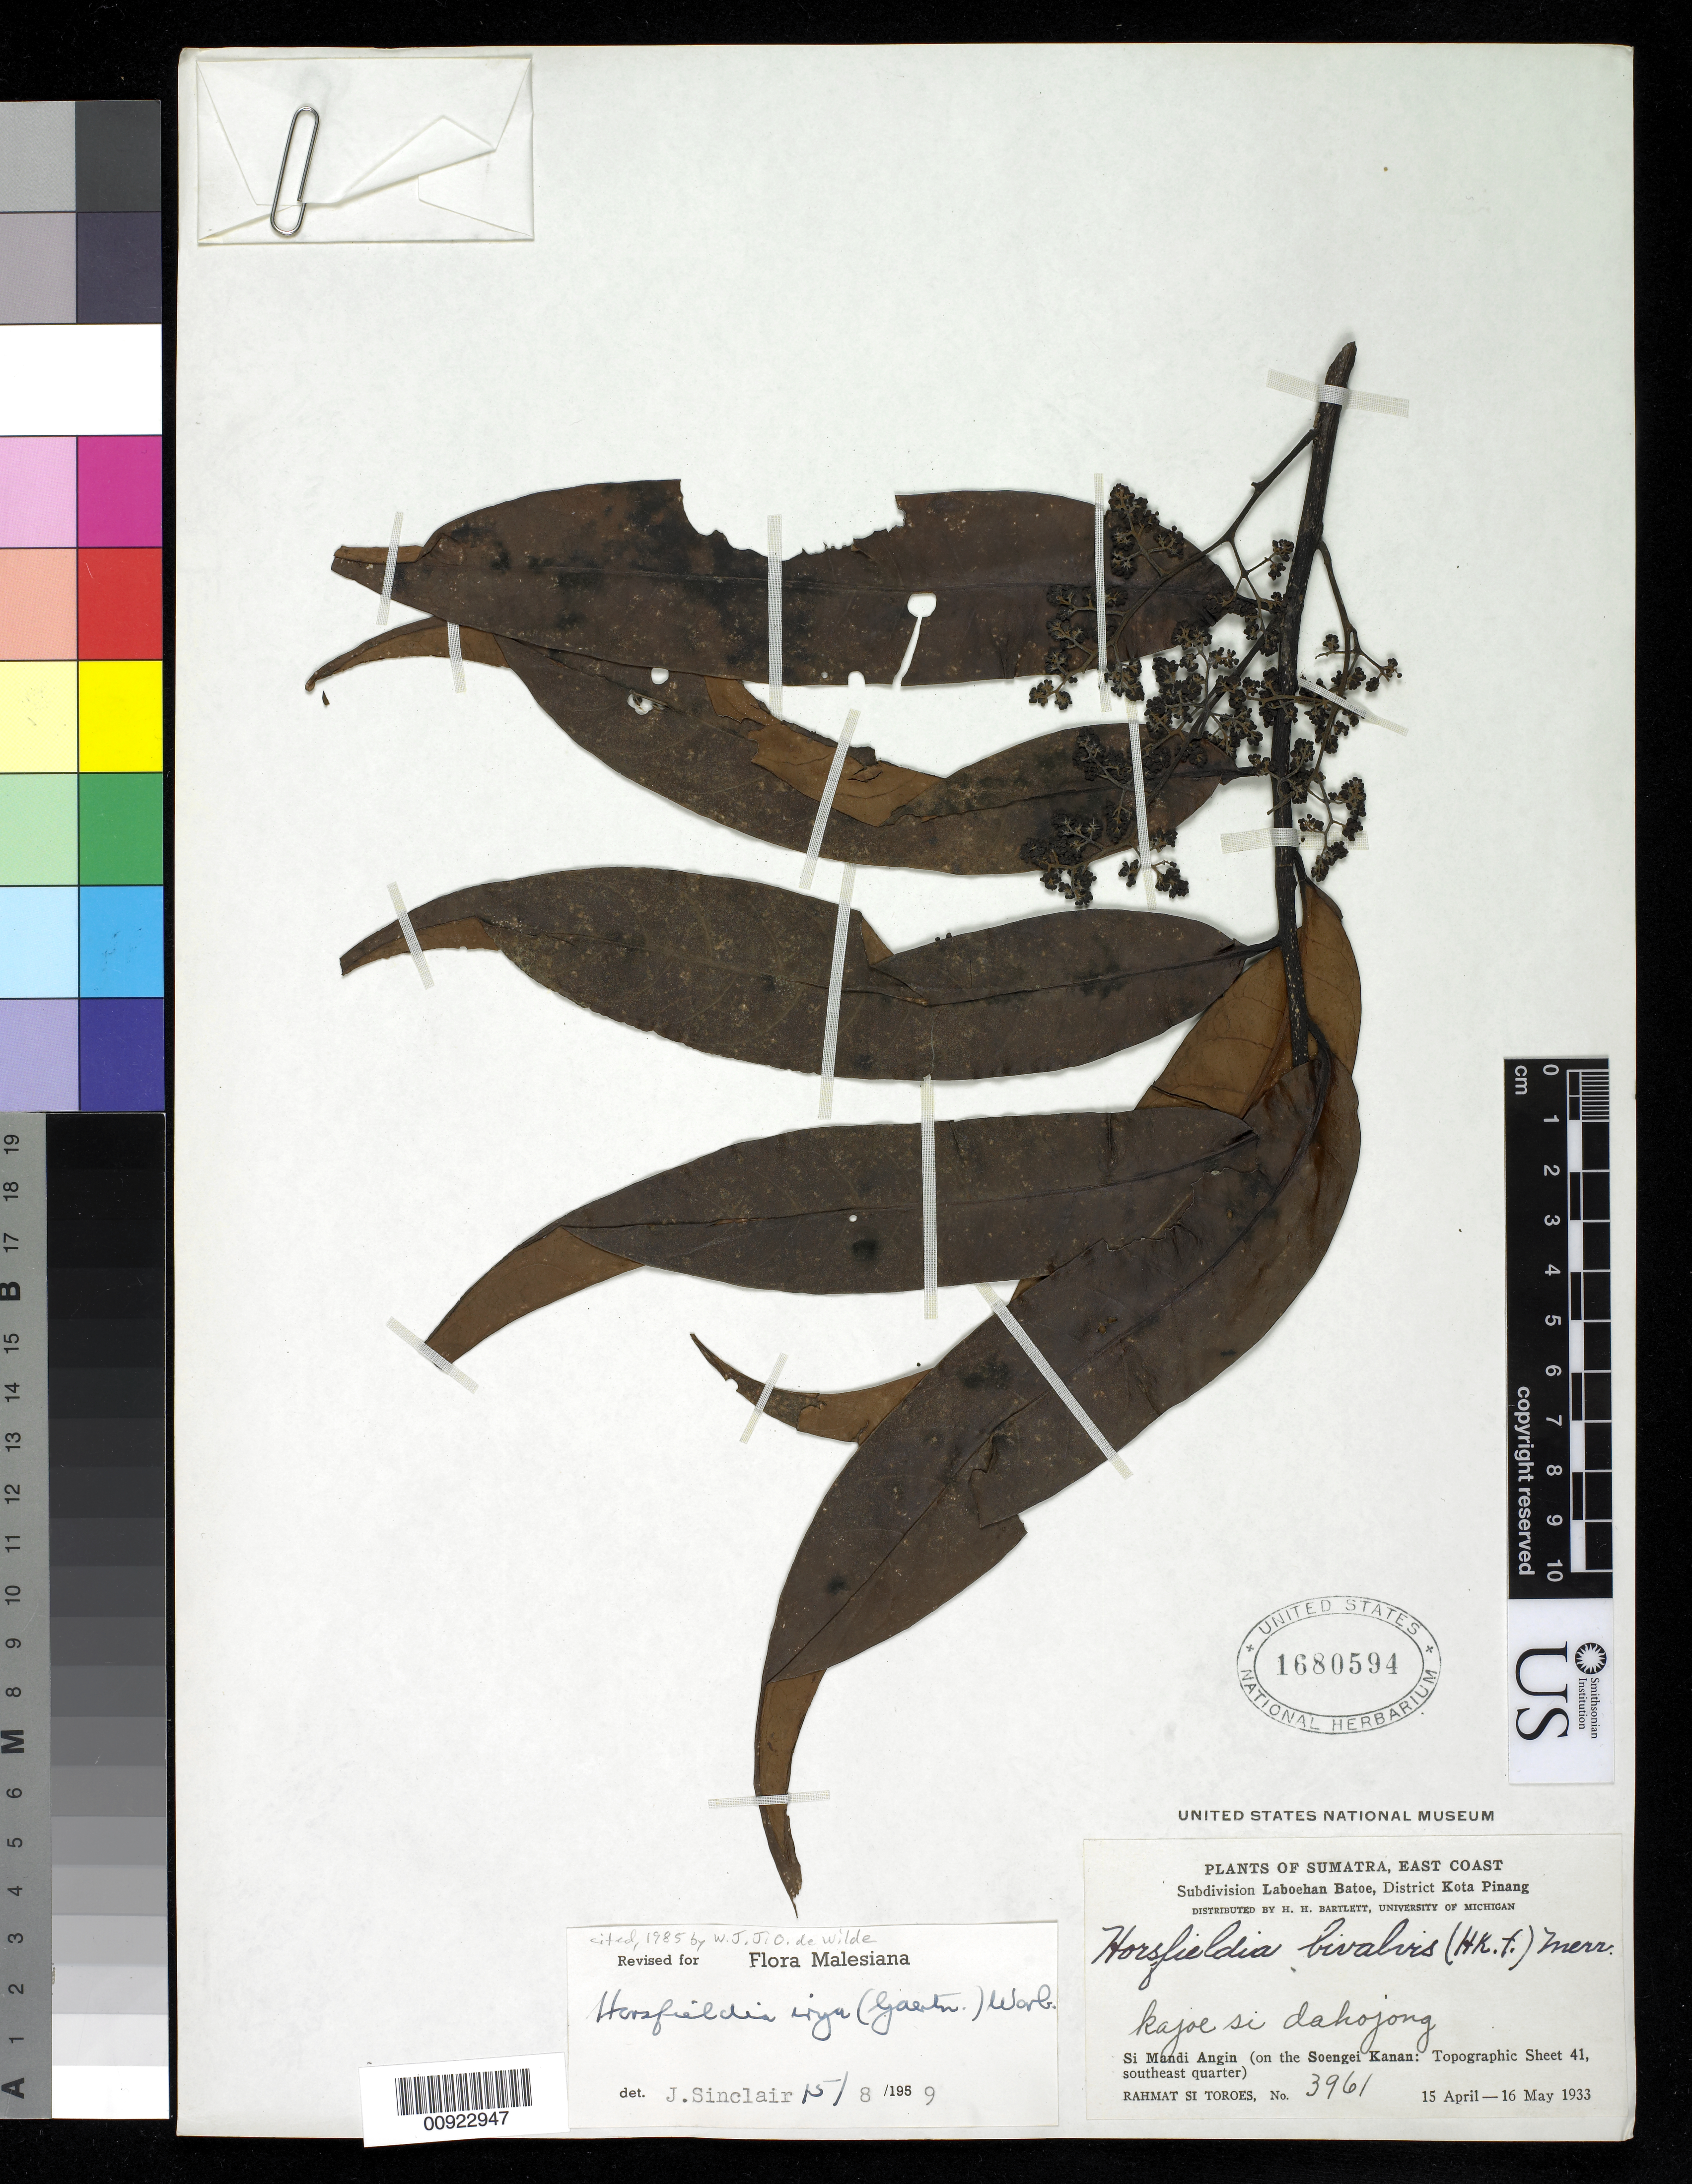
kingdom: Plantae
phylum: Tracheophyta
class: Magnoliopsida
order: Magnoliales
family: Myristicaceae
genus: Horsfieldia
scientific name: Horsfieldia irya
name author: (Gaertn.) Warb.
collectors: Rahmat Si Boeea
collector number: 3961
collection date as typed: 15 Apr 1933 to 16 May 1933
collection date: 1933-04-15/1933-05-16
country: Indonesia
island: Sumatra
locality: East Coast; Subdivision Laboehan Batoe, District Kota Pinang. Si Mandi Angin (on the Soengei Kanan)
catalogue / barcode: US 1680594